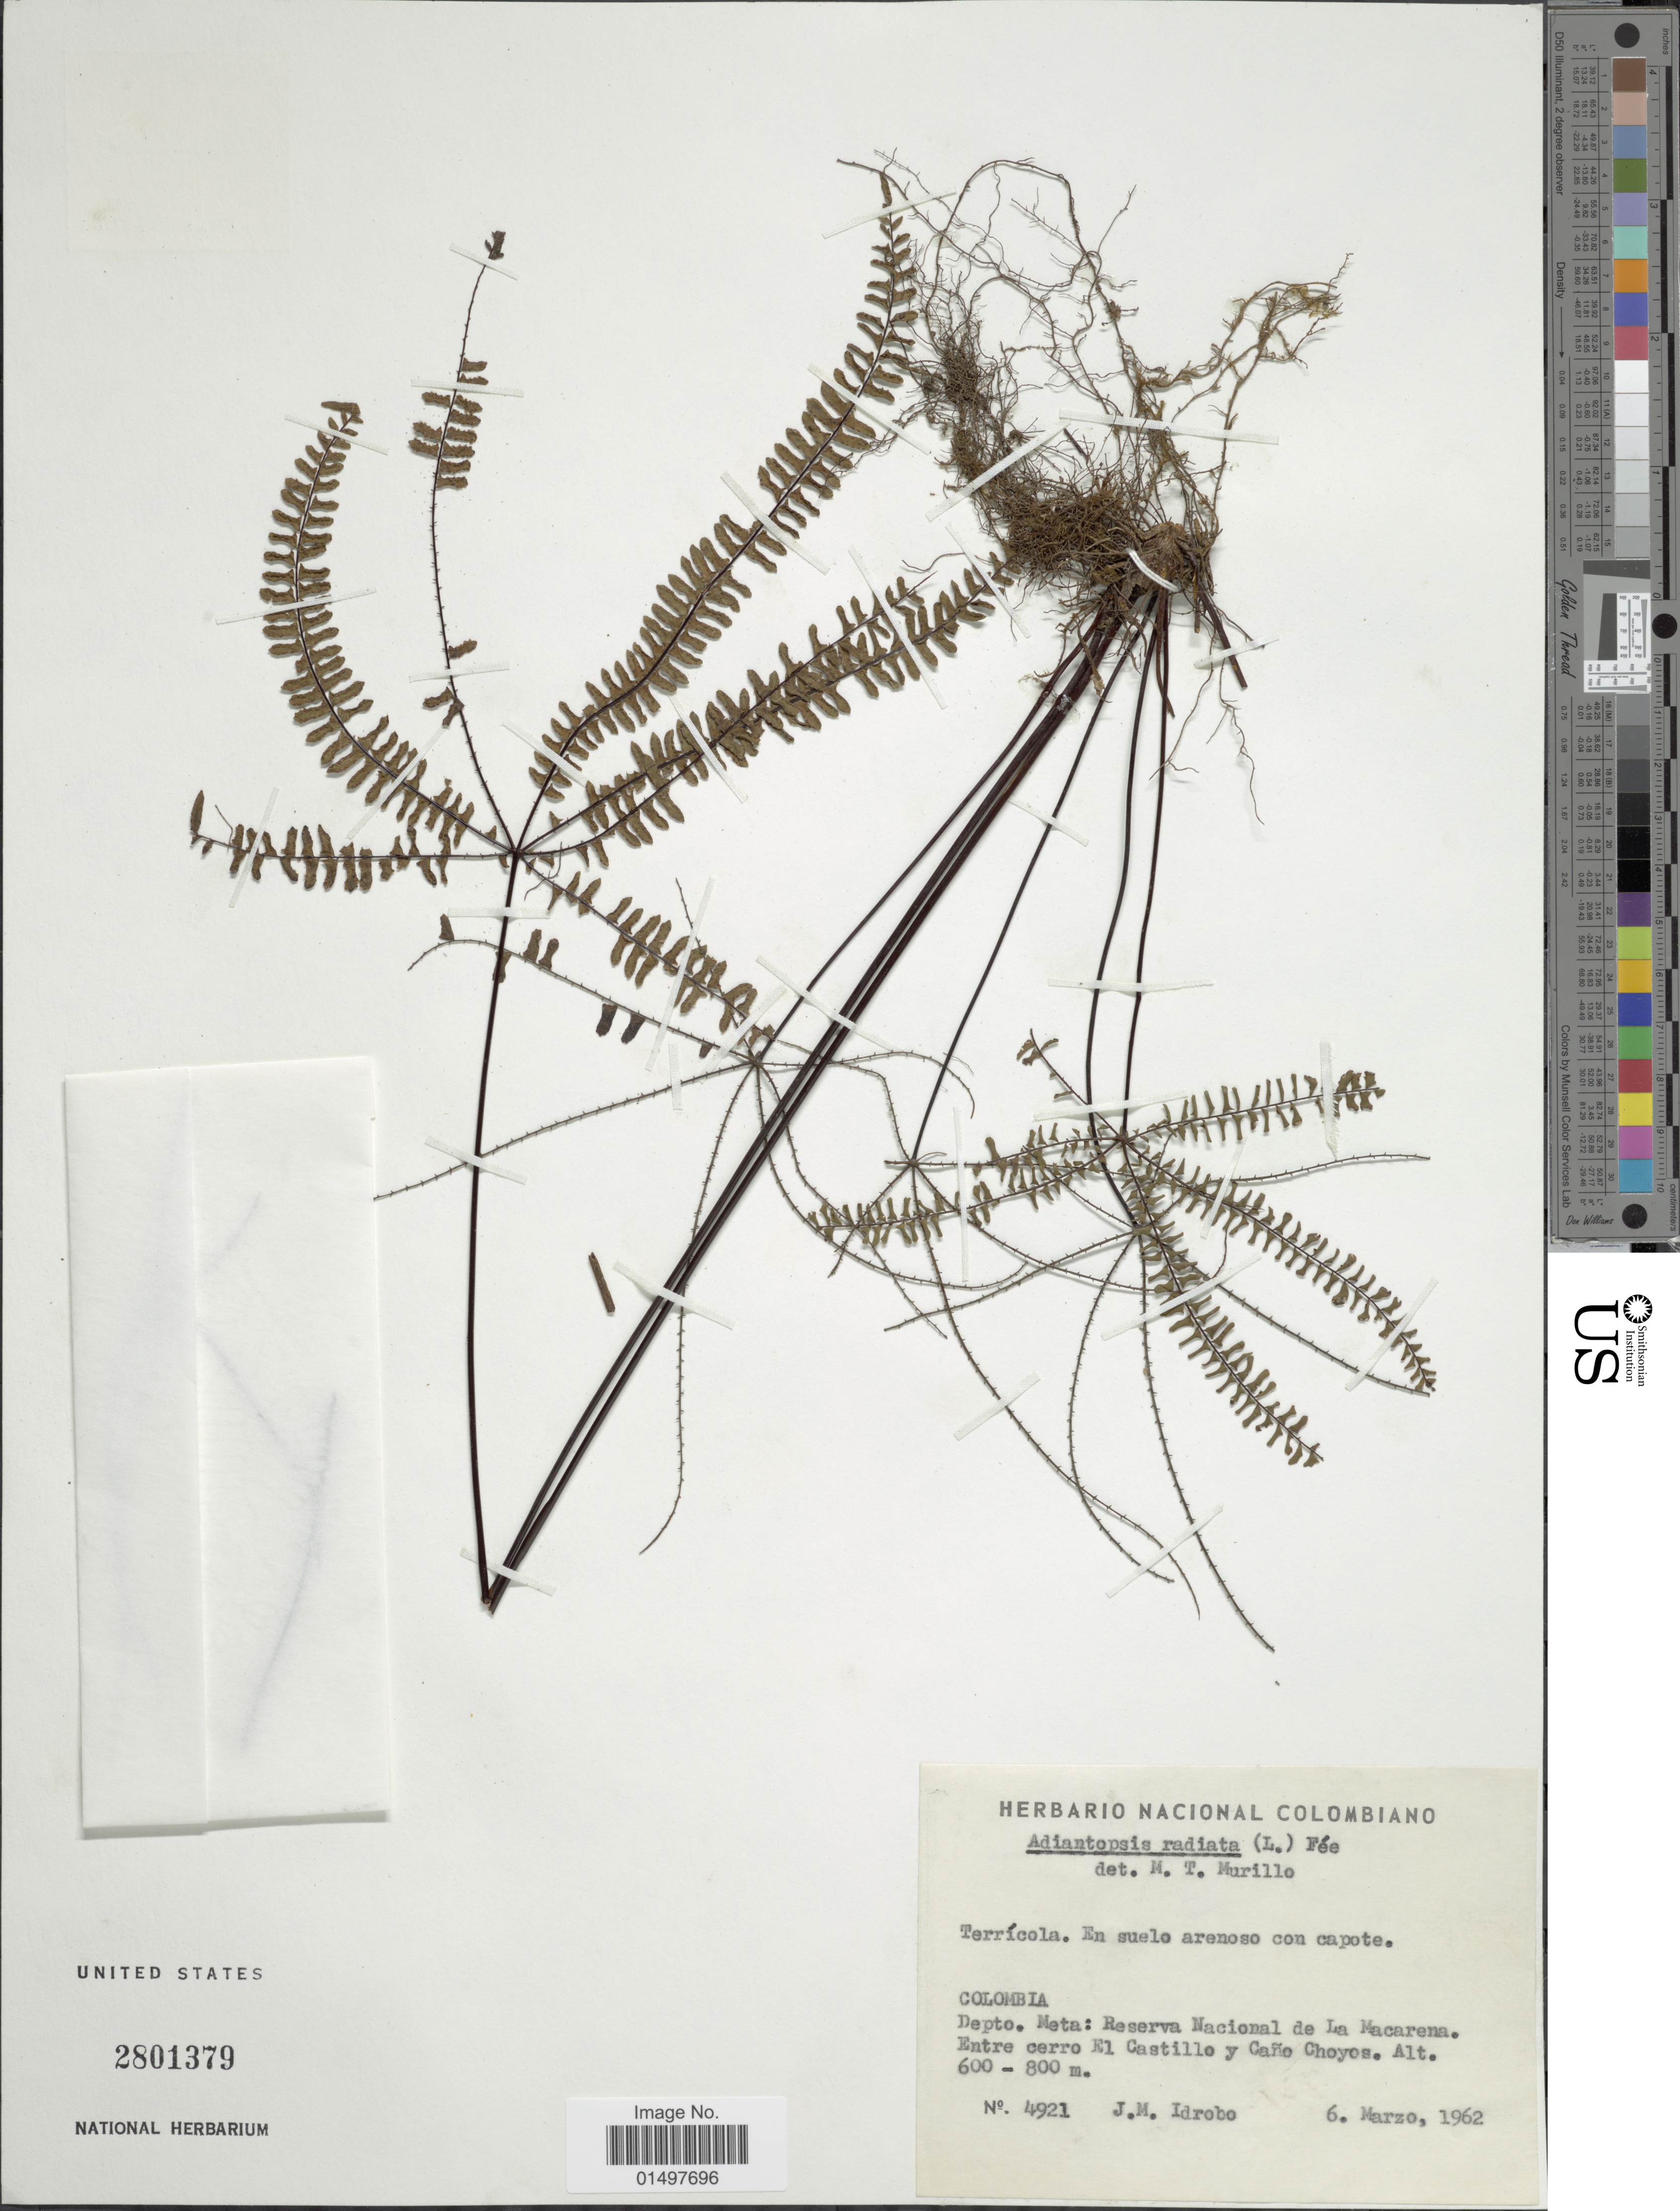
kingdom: Plantae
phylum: Tracheophyta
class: Polypodiopsida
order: Polypodiales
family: Pteridaceae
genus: Adiantopsis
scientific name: Adiantopsis radiata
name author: (L.) Fée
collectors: J. M. Idrobo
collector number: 4921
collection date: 1962-03-06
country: Colombia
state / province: Meta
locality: Depto. Meta: Reserva Nacional de La Macarena. Entre cerro El Castillo y Cano Choyos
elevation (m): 600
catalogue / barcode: US 3673962